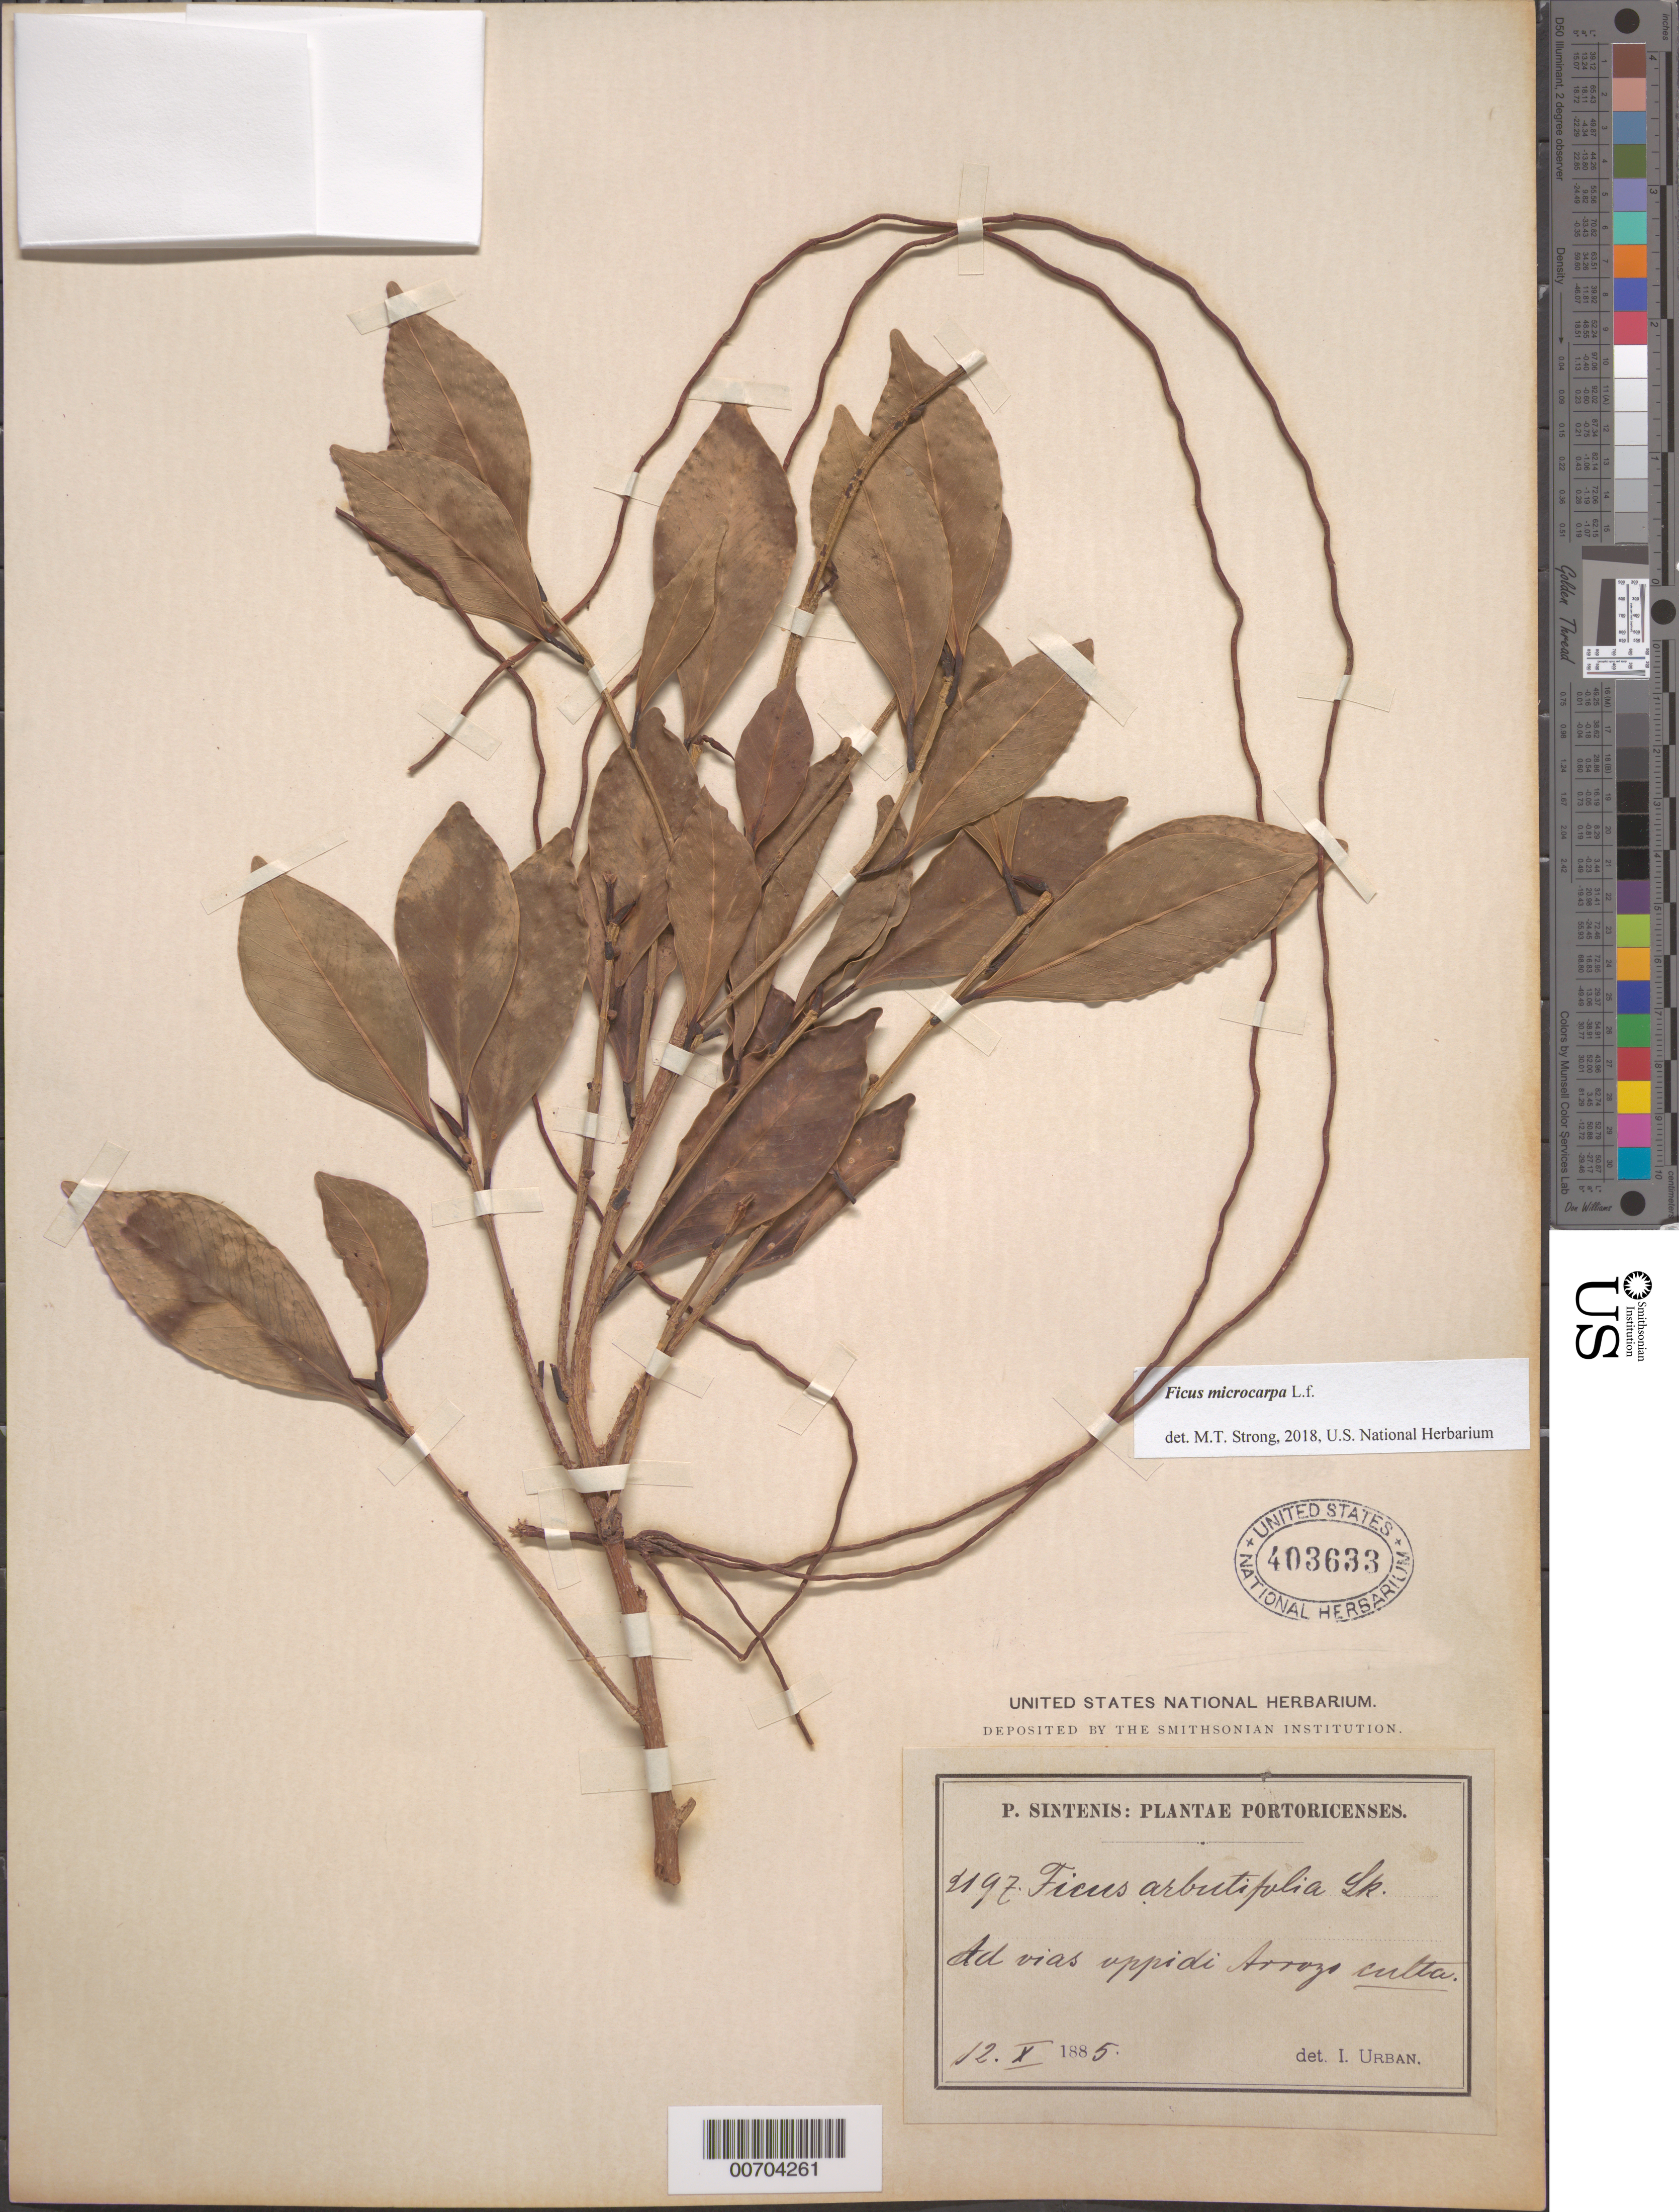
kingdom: Plantae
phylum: Tracheophyta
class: Magnoliopsida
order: Rosales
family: Moraceae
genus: Ficus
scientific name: Ficus microcarpa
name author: L. f.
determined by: Strong, M. T., (US), Smithsonian Institution - National Museum of Natural History (UNITED STATES)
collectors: P. Sintenis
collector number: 2197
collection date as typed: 12 Oct 1885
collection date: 1885-10-12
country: Puerto Rico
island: Greater Antilles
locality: Advias uppidi Arrozo culta.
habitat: Ad vias uppidi Arroyo culta.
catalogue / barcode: US 403633